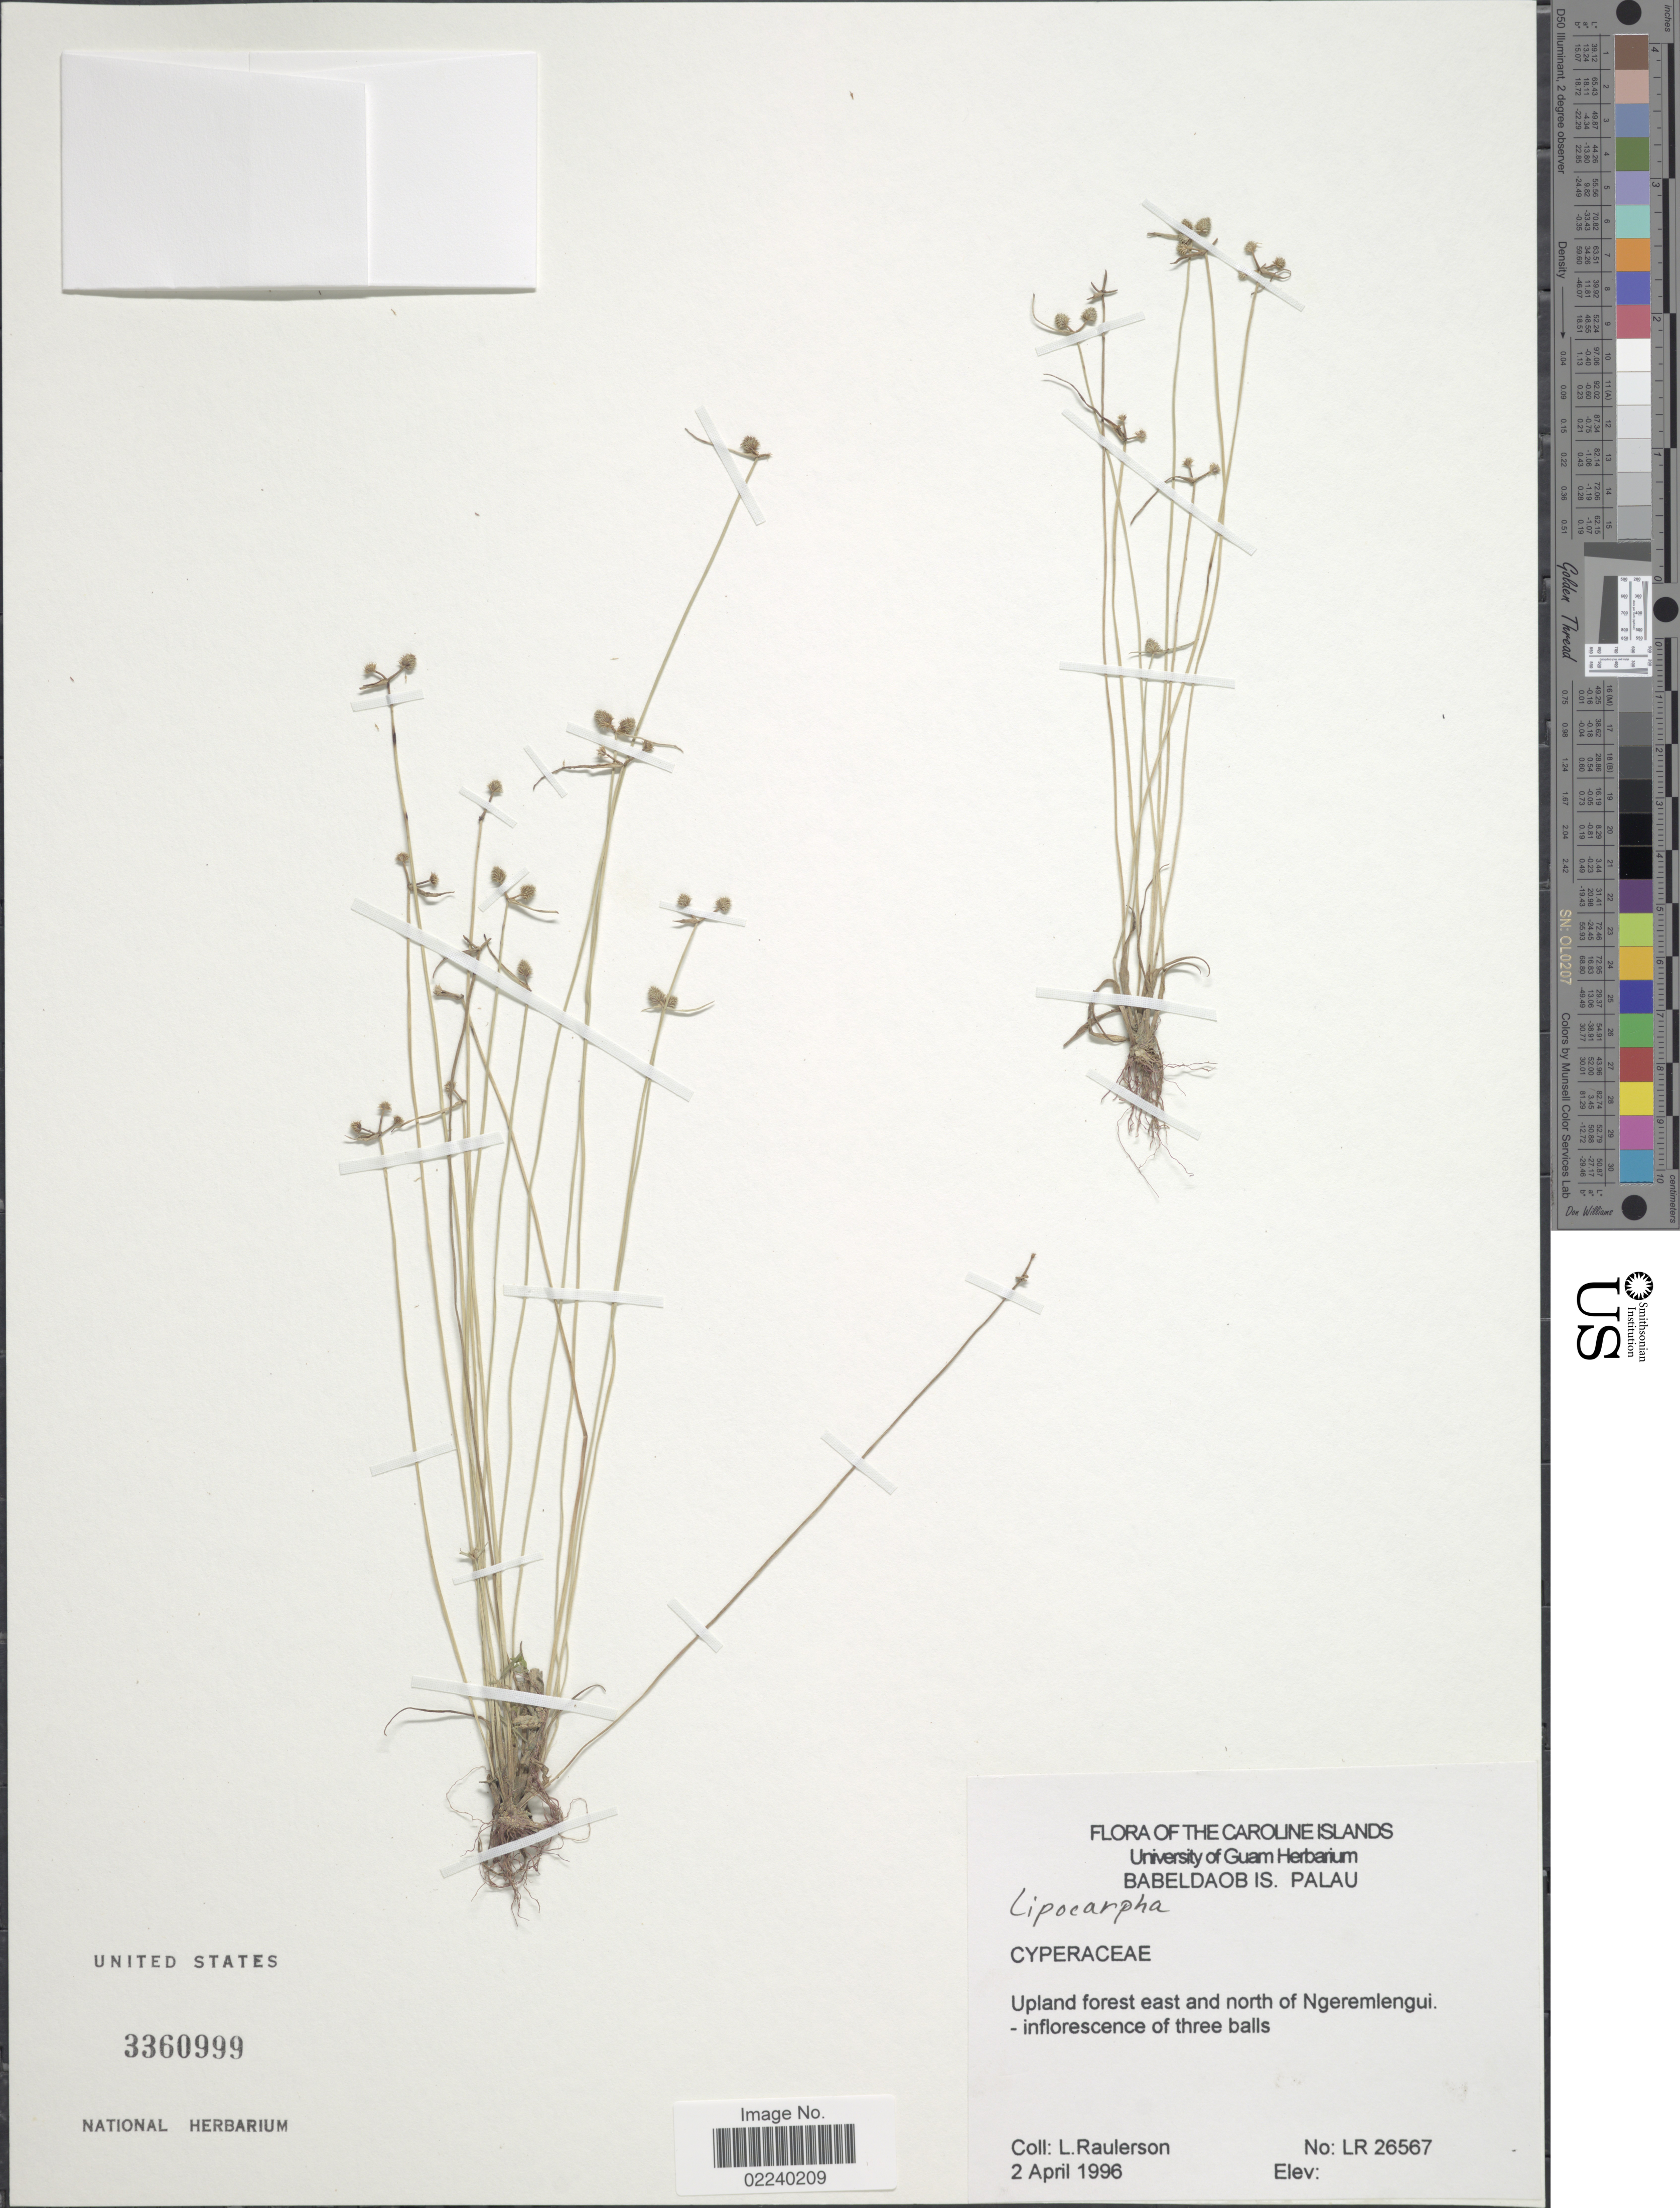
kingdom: Plantae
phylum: Tracheophyta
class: Liliopsida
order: Poales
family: Cyperaceae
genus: Cyperus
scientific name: Cyperus leptocarpus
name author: (F. Muell.) Bauters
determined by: Strong, M. T., (US), Smithsonian Institution - National Museum of Natural History (UNITED STATES)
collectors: L. Raulerson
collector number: LR 26567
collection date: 1996-04-02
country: Palau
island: Babeldaob [Babelthuap]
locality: Babeldaob Is., Palau, Upland forest east and north of Ngeremlengui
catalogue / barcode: US 3360999